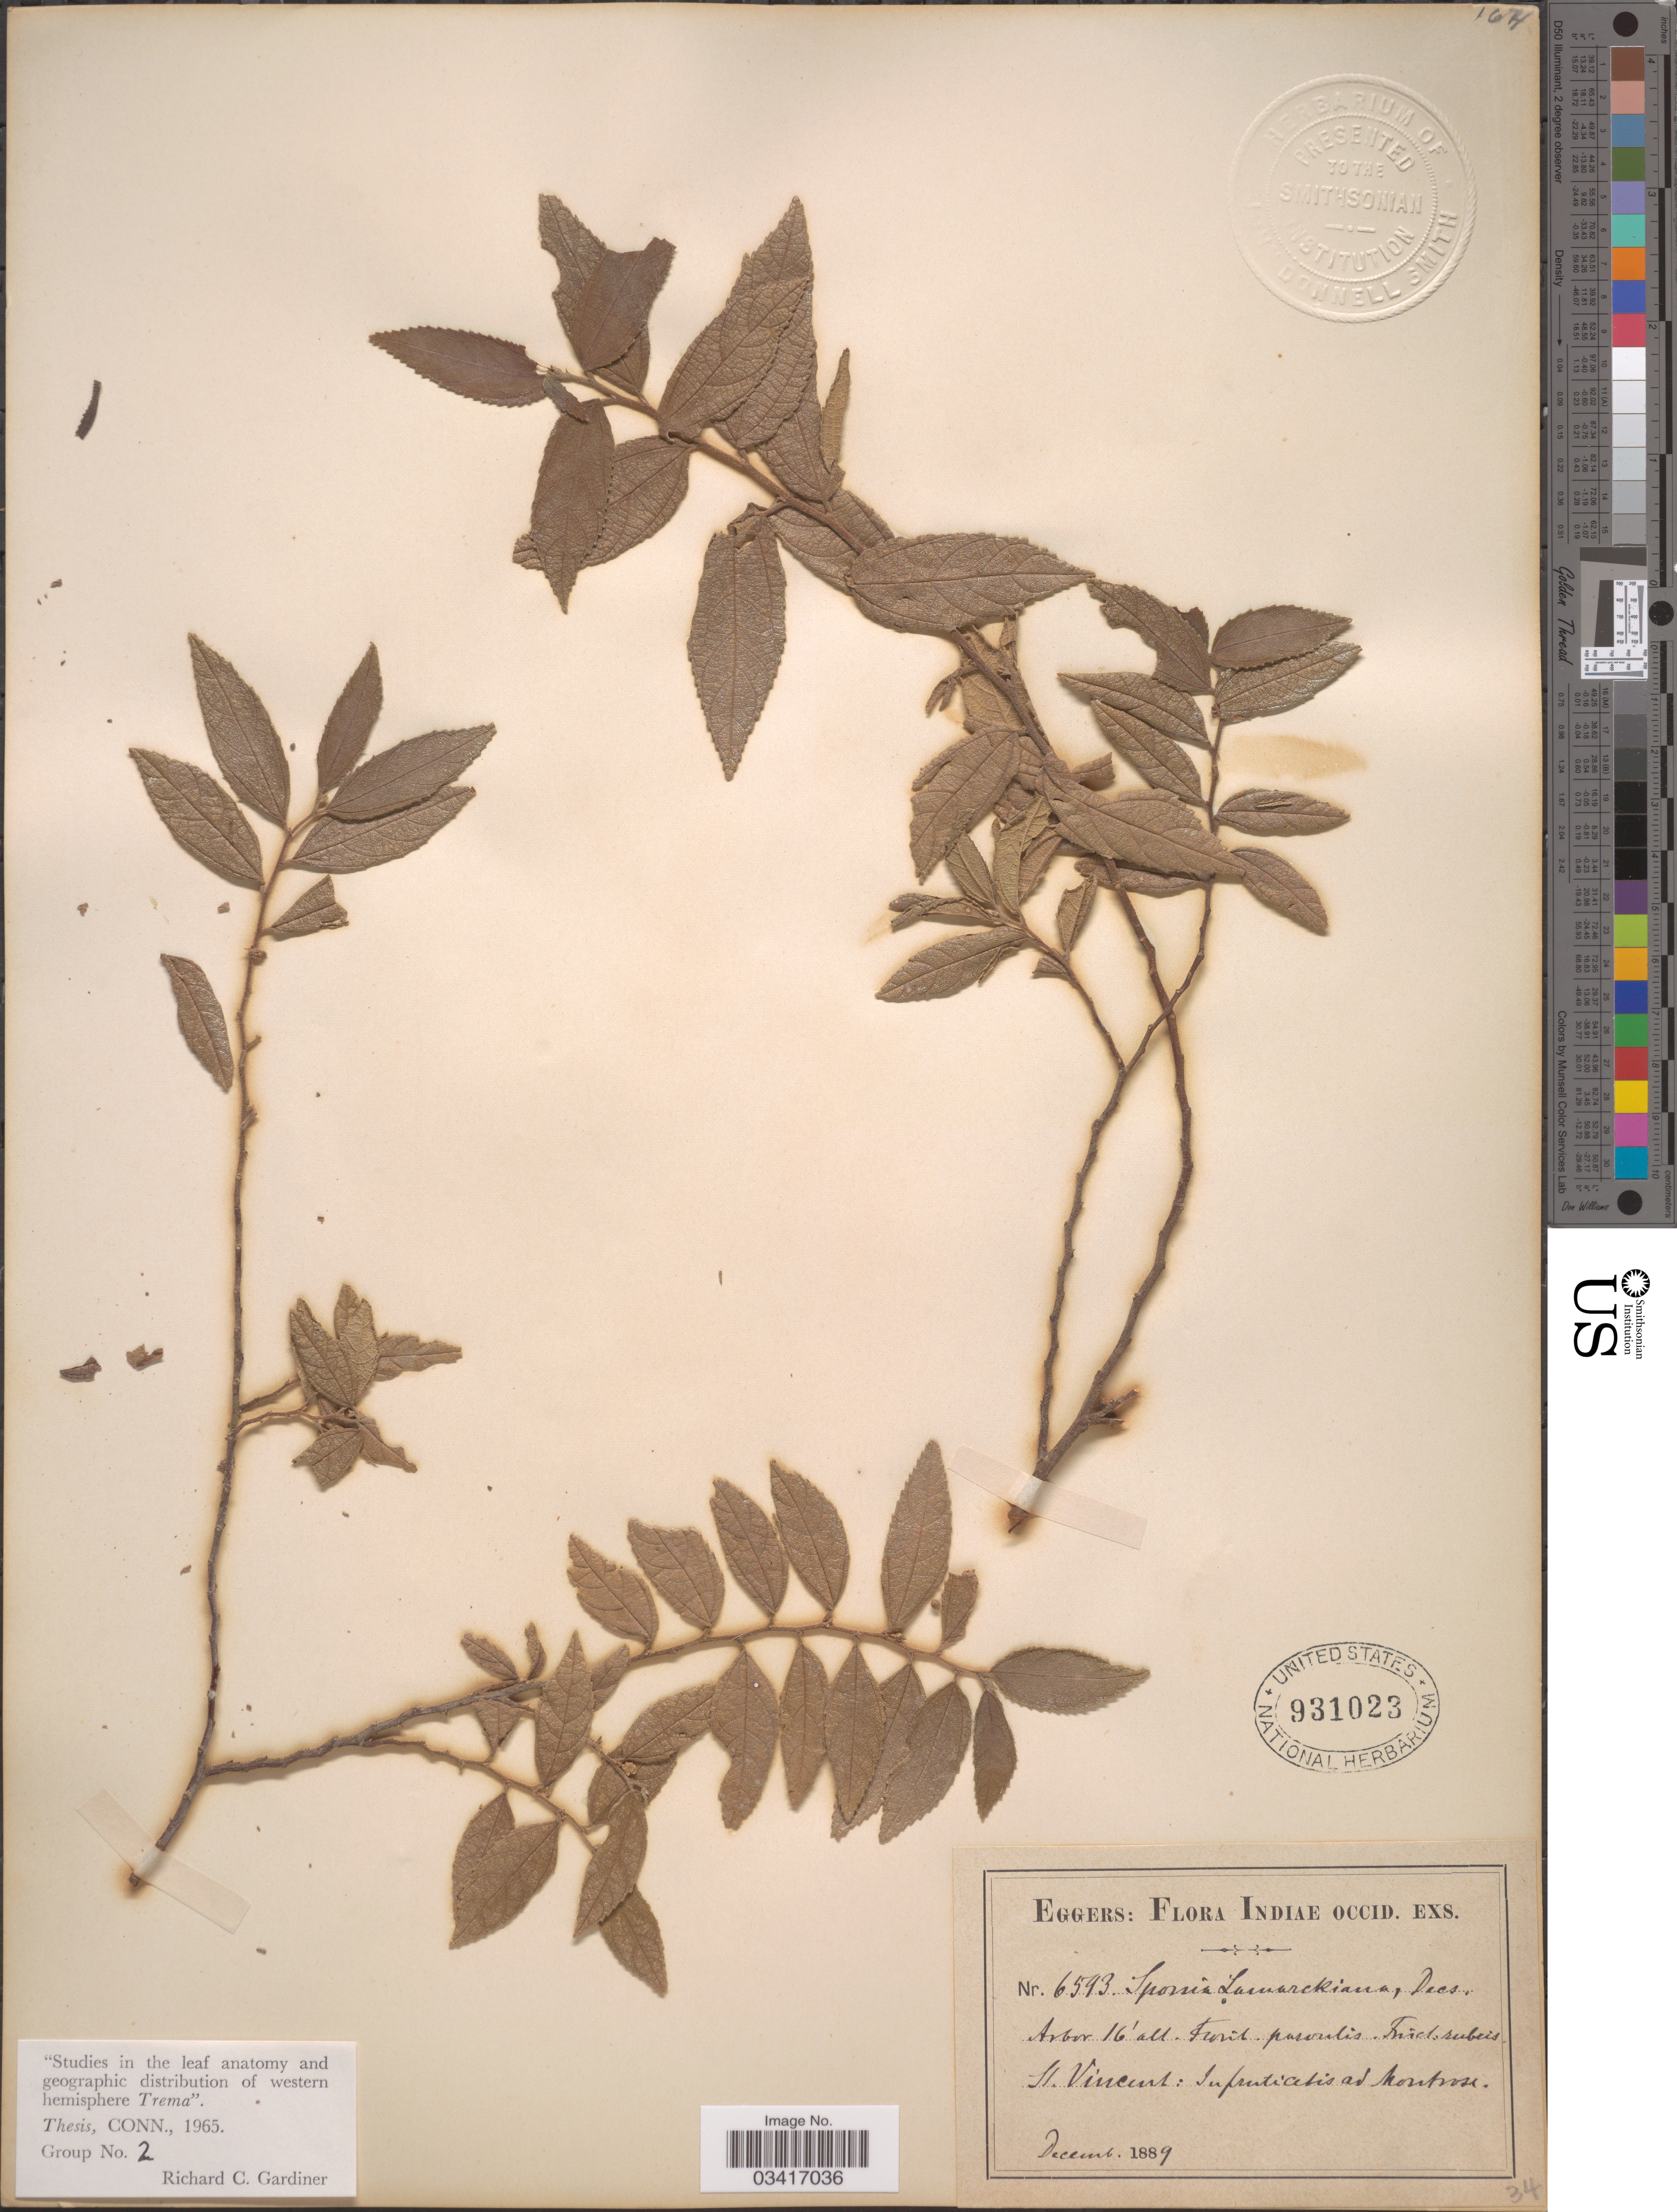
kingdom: Plantae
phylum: Tracheophyta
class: Magnoliopsida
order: Rosales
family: Cannabaceae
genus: Trema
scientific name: Trema lamarckianum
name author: (Schult.) Blume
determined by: Strong, Mark T., (BOT), Smithsonian Institution - National Museum of Natural History (UNITED STATES)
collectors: -. Eggers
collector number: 6593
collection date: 1889-12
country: St. Vincent - Grenadines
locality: Indiae Occid. St. Vincent: Infruticeltis ad Montrose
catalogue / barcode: US 931023